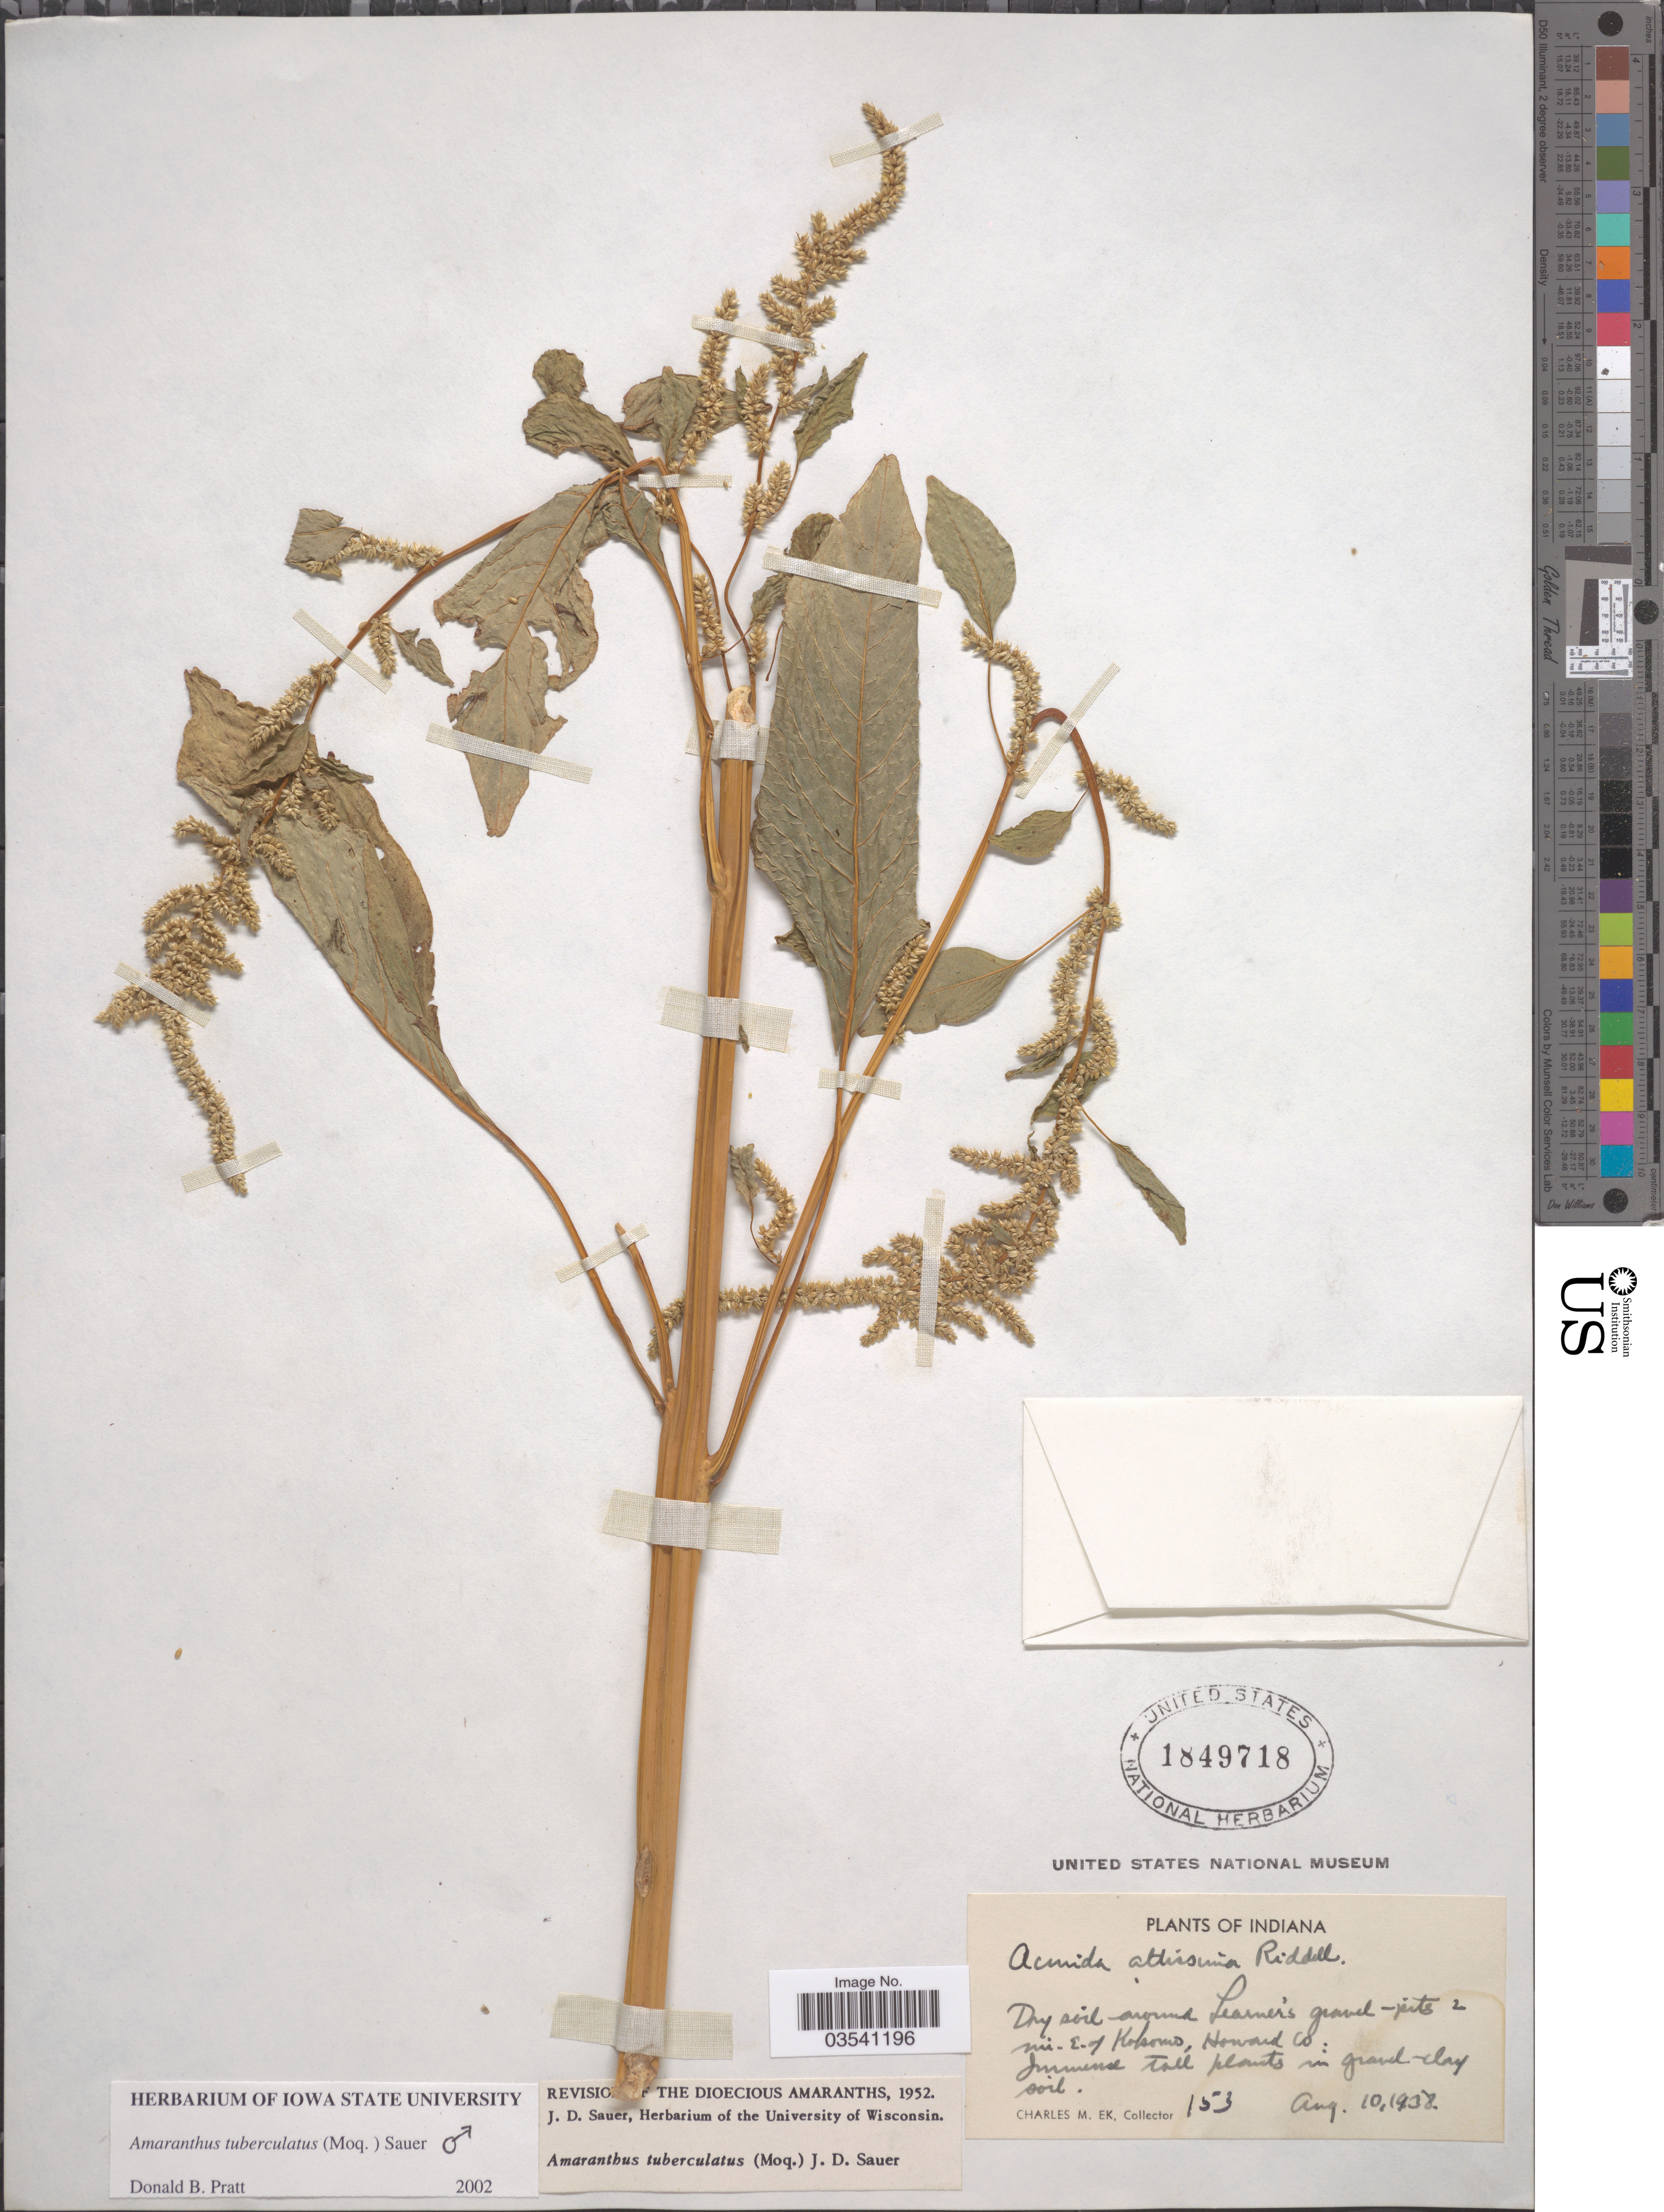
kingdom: Plantae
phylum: Tracheophyta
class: Magnoliopsida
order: Caryophyllales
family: Amaranthaceae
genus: Amaranthus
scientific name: Amaranthus tuberculatus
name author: (Moq.) J.D. Sauer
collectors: C. Ek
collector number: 153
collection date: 1938-08-10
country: United States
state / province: Indiana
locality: Dry soil around Leamer's gravel-pits 2 mi. E. of Kokomo, Howard Co.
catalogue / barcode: US 1849718